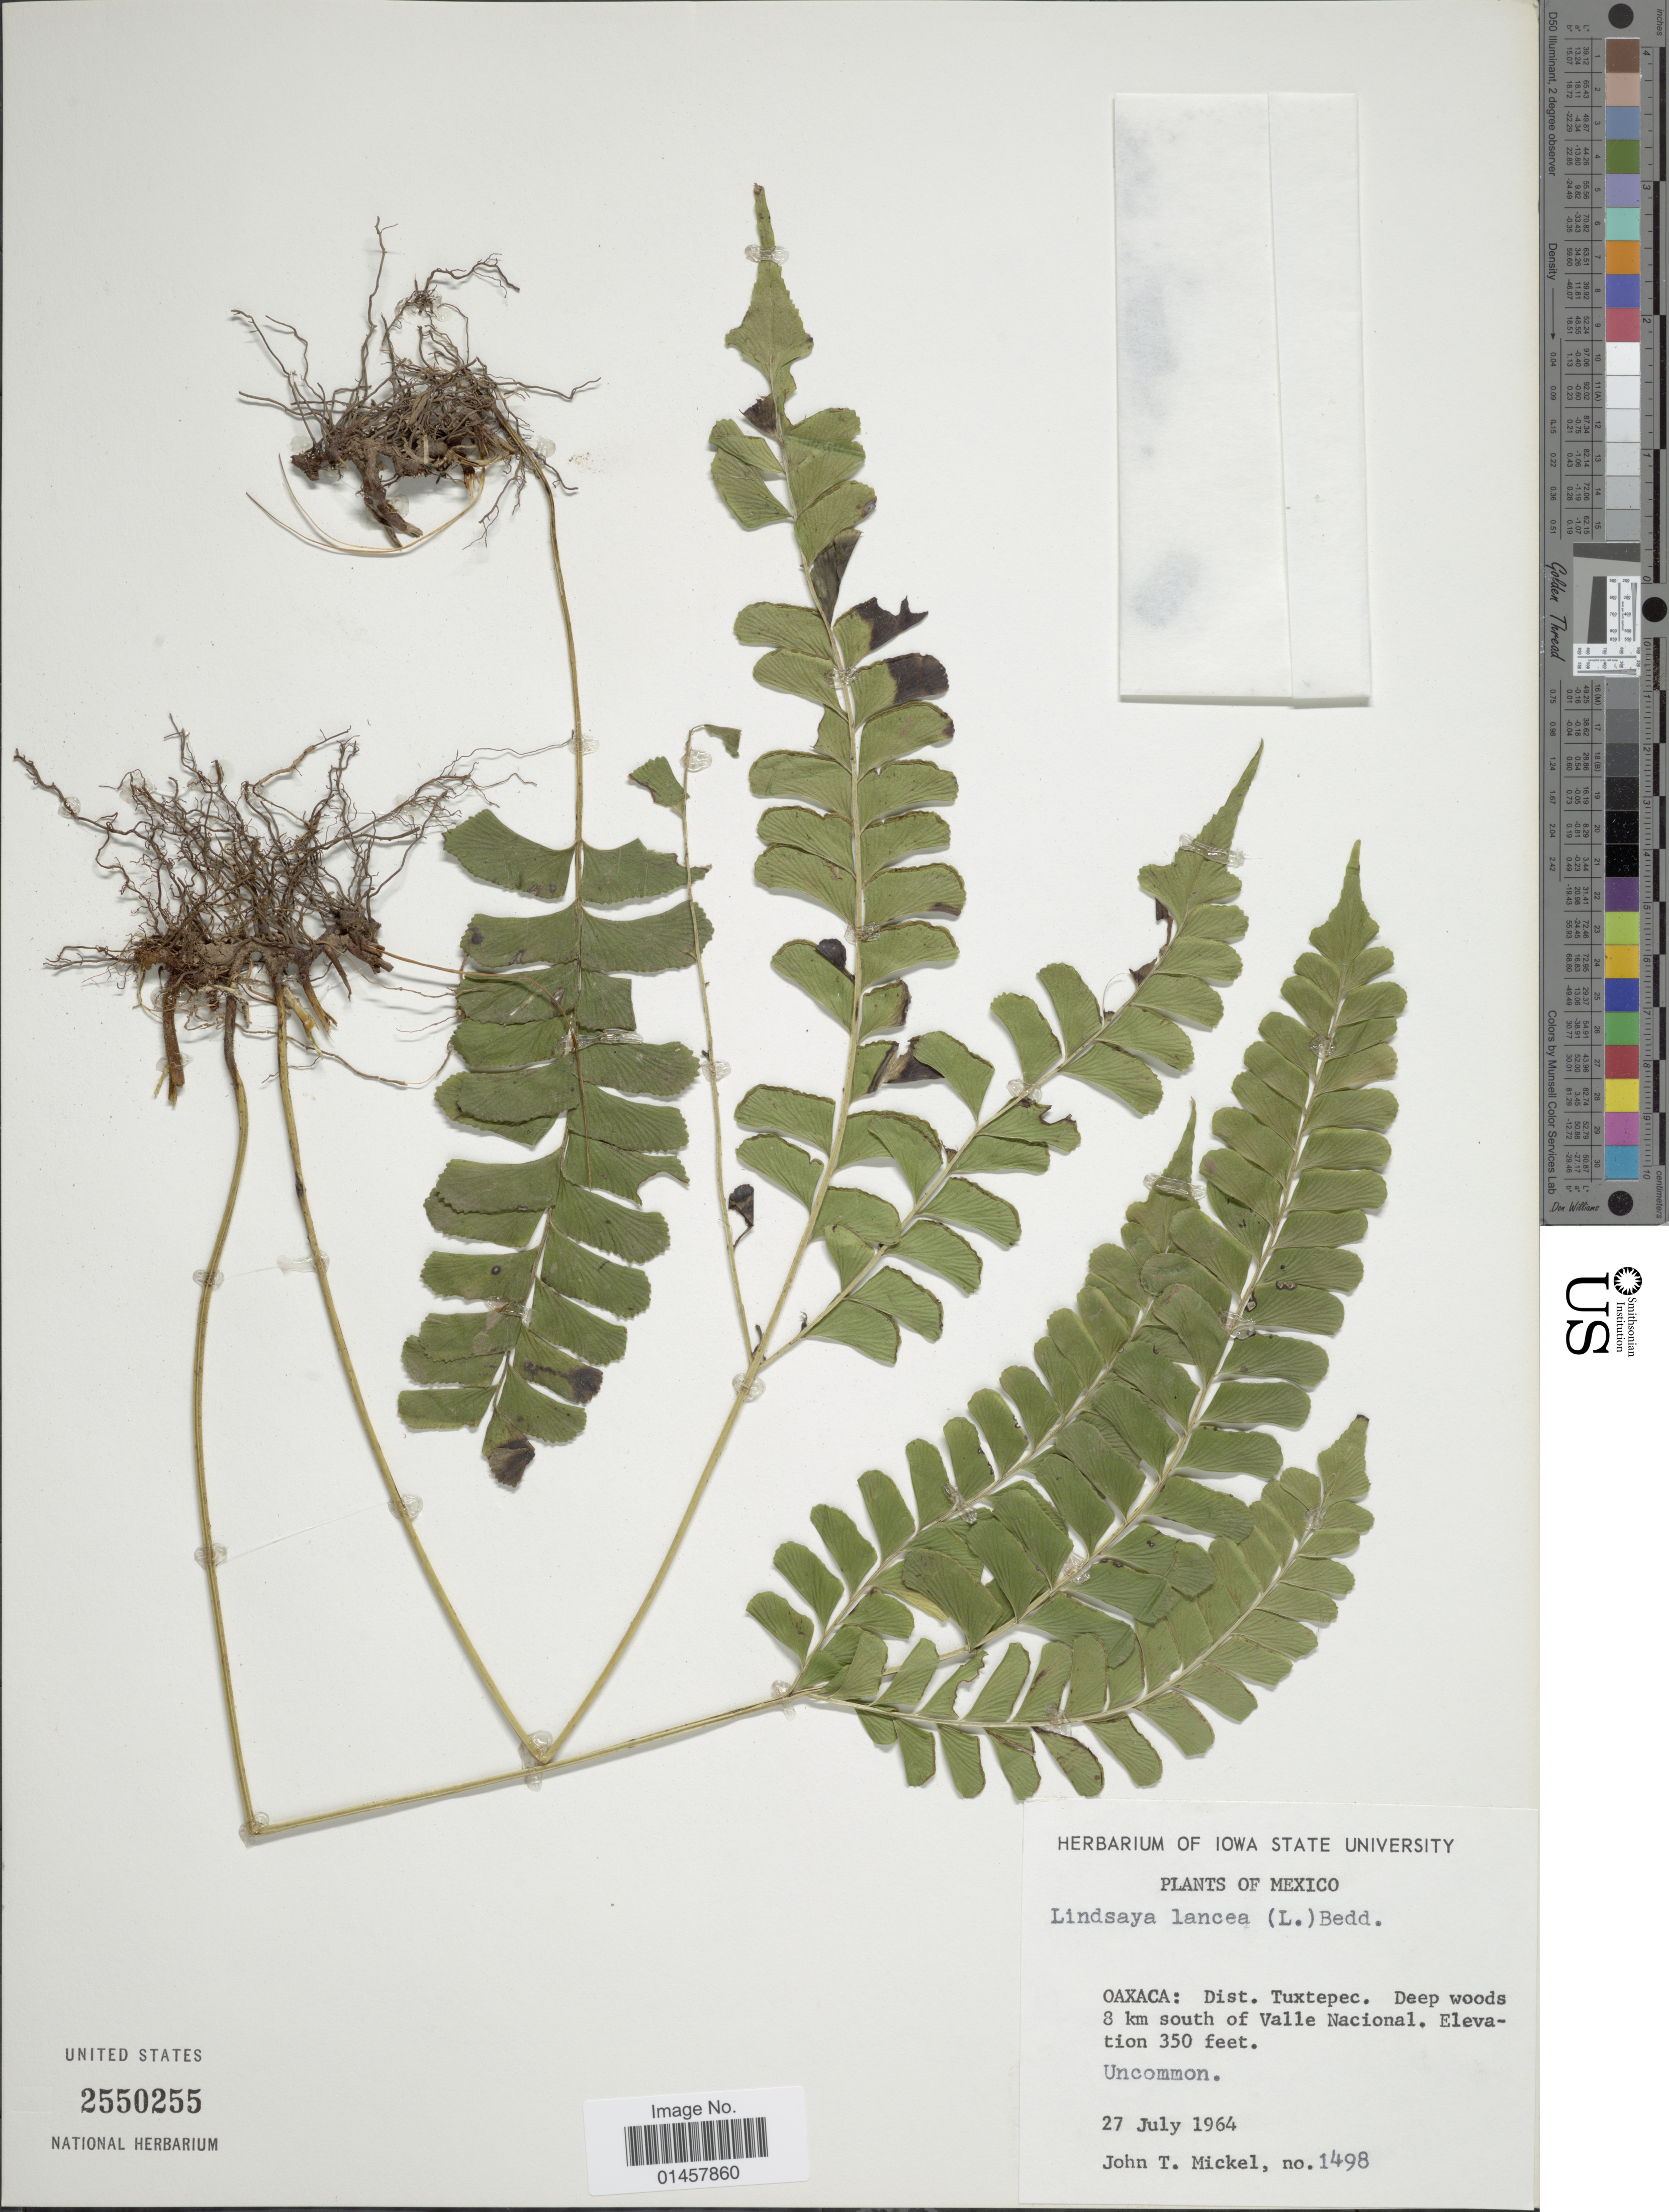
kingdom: Plantae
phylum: Tracheophyta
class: Polypodiopsida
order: Polypodiales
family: Lindsaeaceae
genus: Lindsaea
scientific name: Lindsaea lancea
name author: (L.) Bedd.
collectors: J. T. Mickel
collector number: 1498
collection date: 1964-07-27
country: Mexico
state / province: Oaxaca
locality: Oaxaca: Dist. Tuxtupec, deep woods 8km south of Valle Nacional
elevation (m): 107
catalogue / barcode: US 2550255